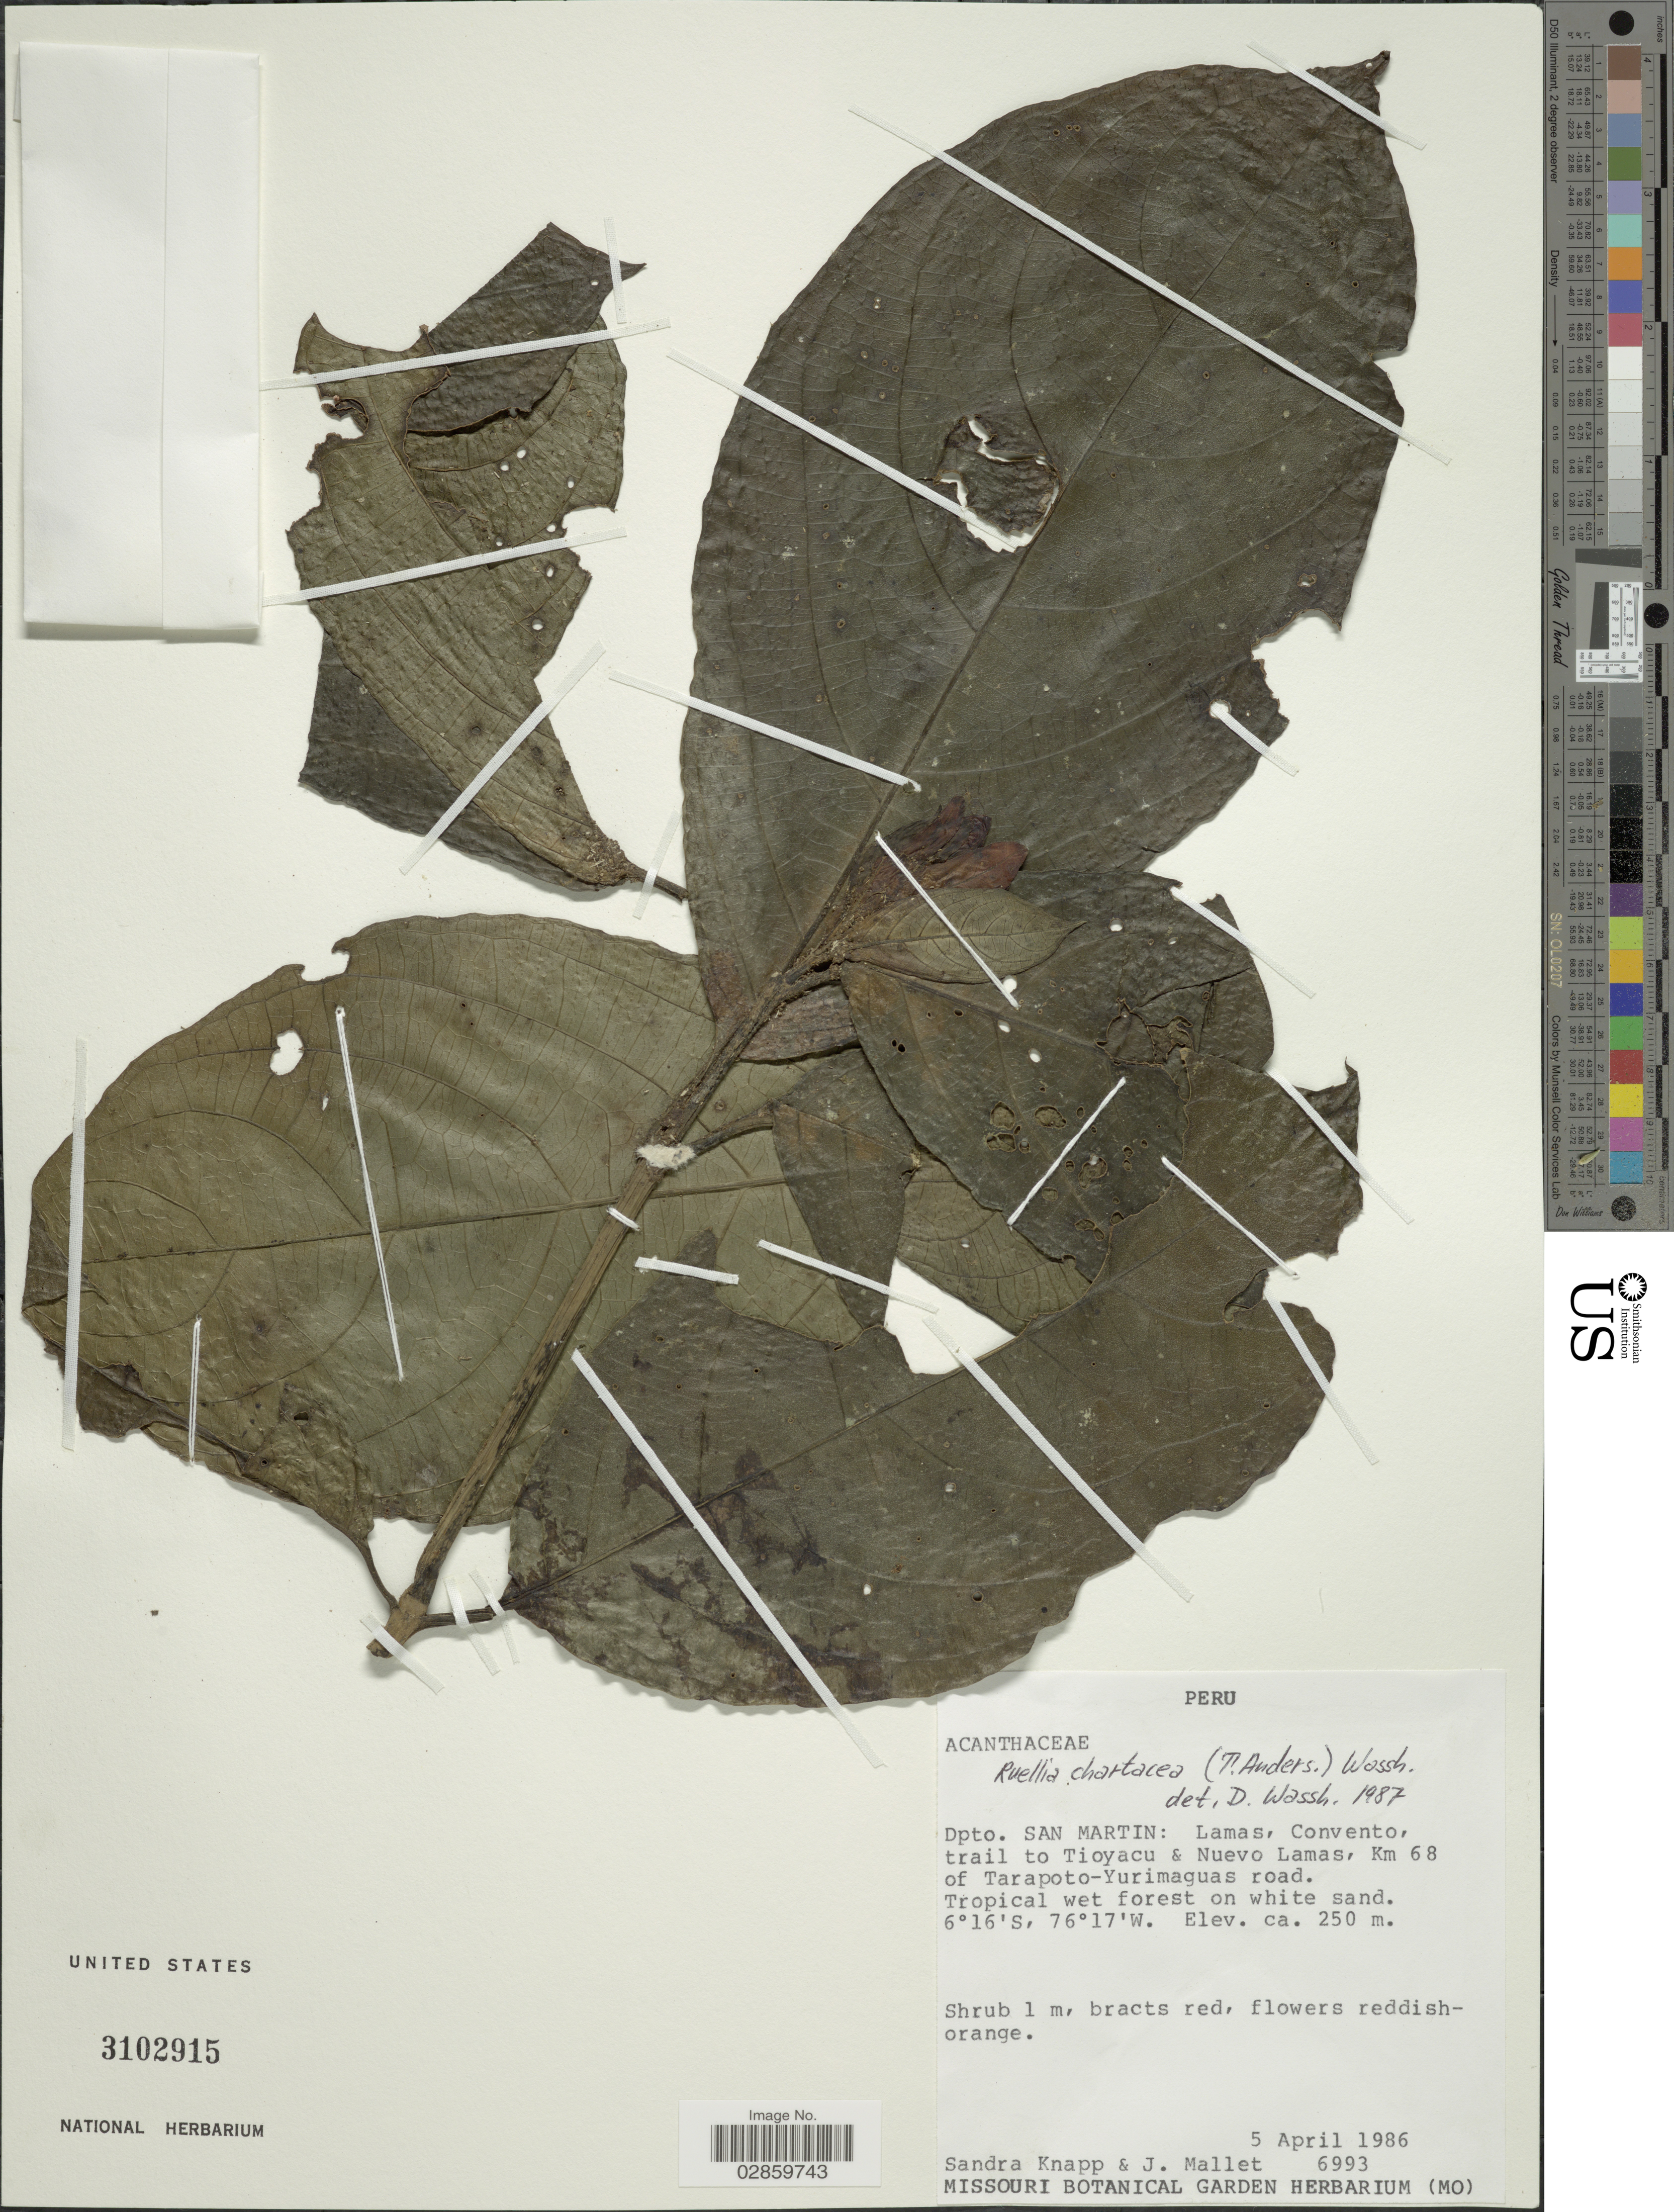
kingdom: Plantae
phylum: Tracheophyta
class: Magnoliopsida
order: Lamiales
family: Acanthaceae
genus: Ruellia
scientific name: Ruellia chartacea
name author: (T. Anderson) Wassh.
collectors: S. Knapp & J. Mallet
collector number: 6993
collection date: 1986-04-05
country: Peru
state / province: San Martín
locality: Dpto. San Martin: Lamas, Convento, trail to Tioyacu & Nuevo Lamas, Km 68 of Tarapoto-Yurimaguas road.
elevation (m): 250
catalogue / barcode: US 3102915